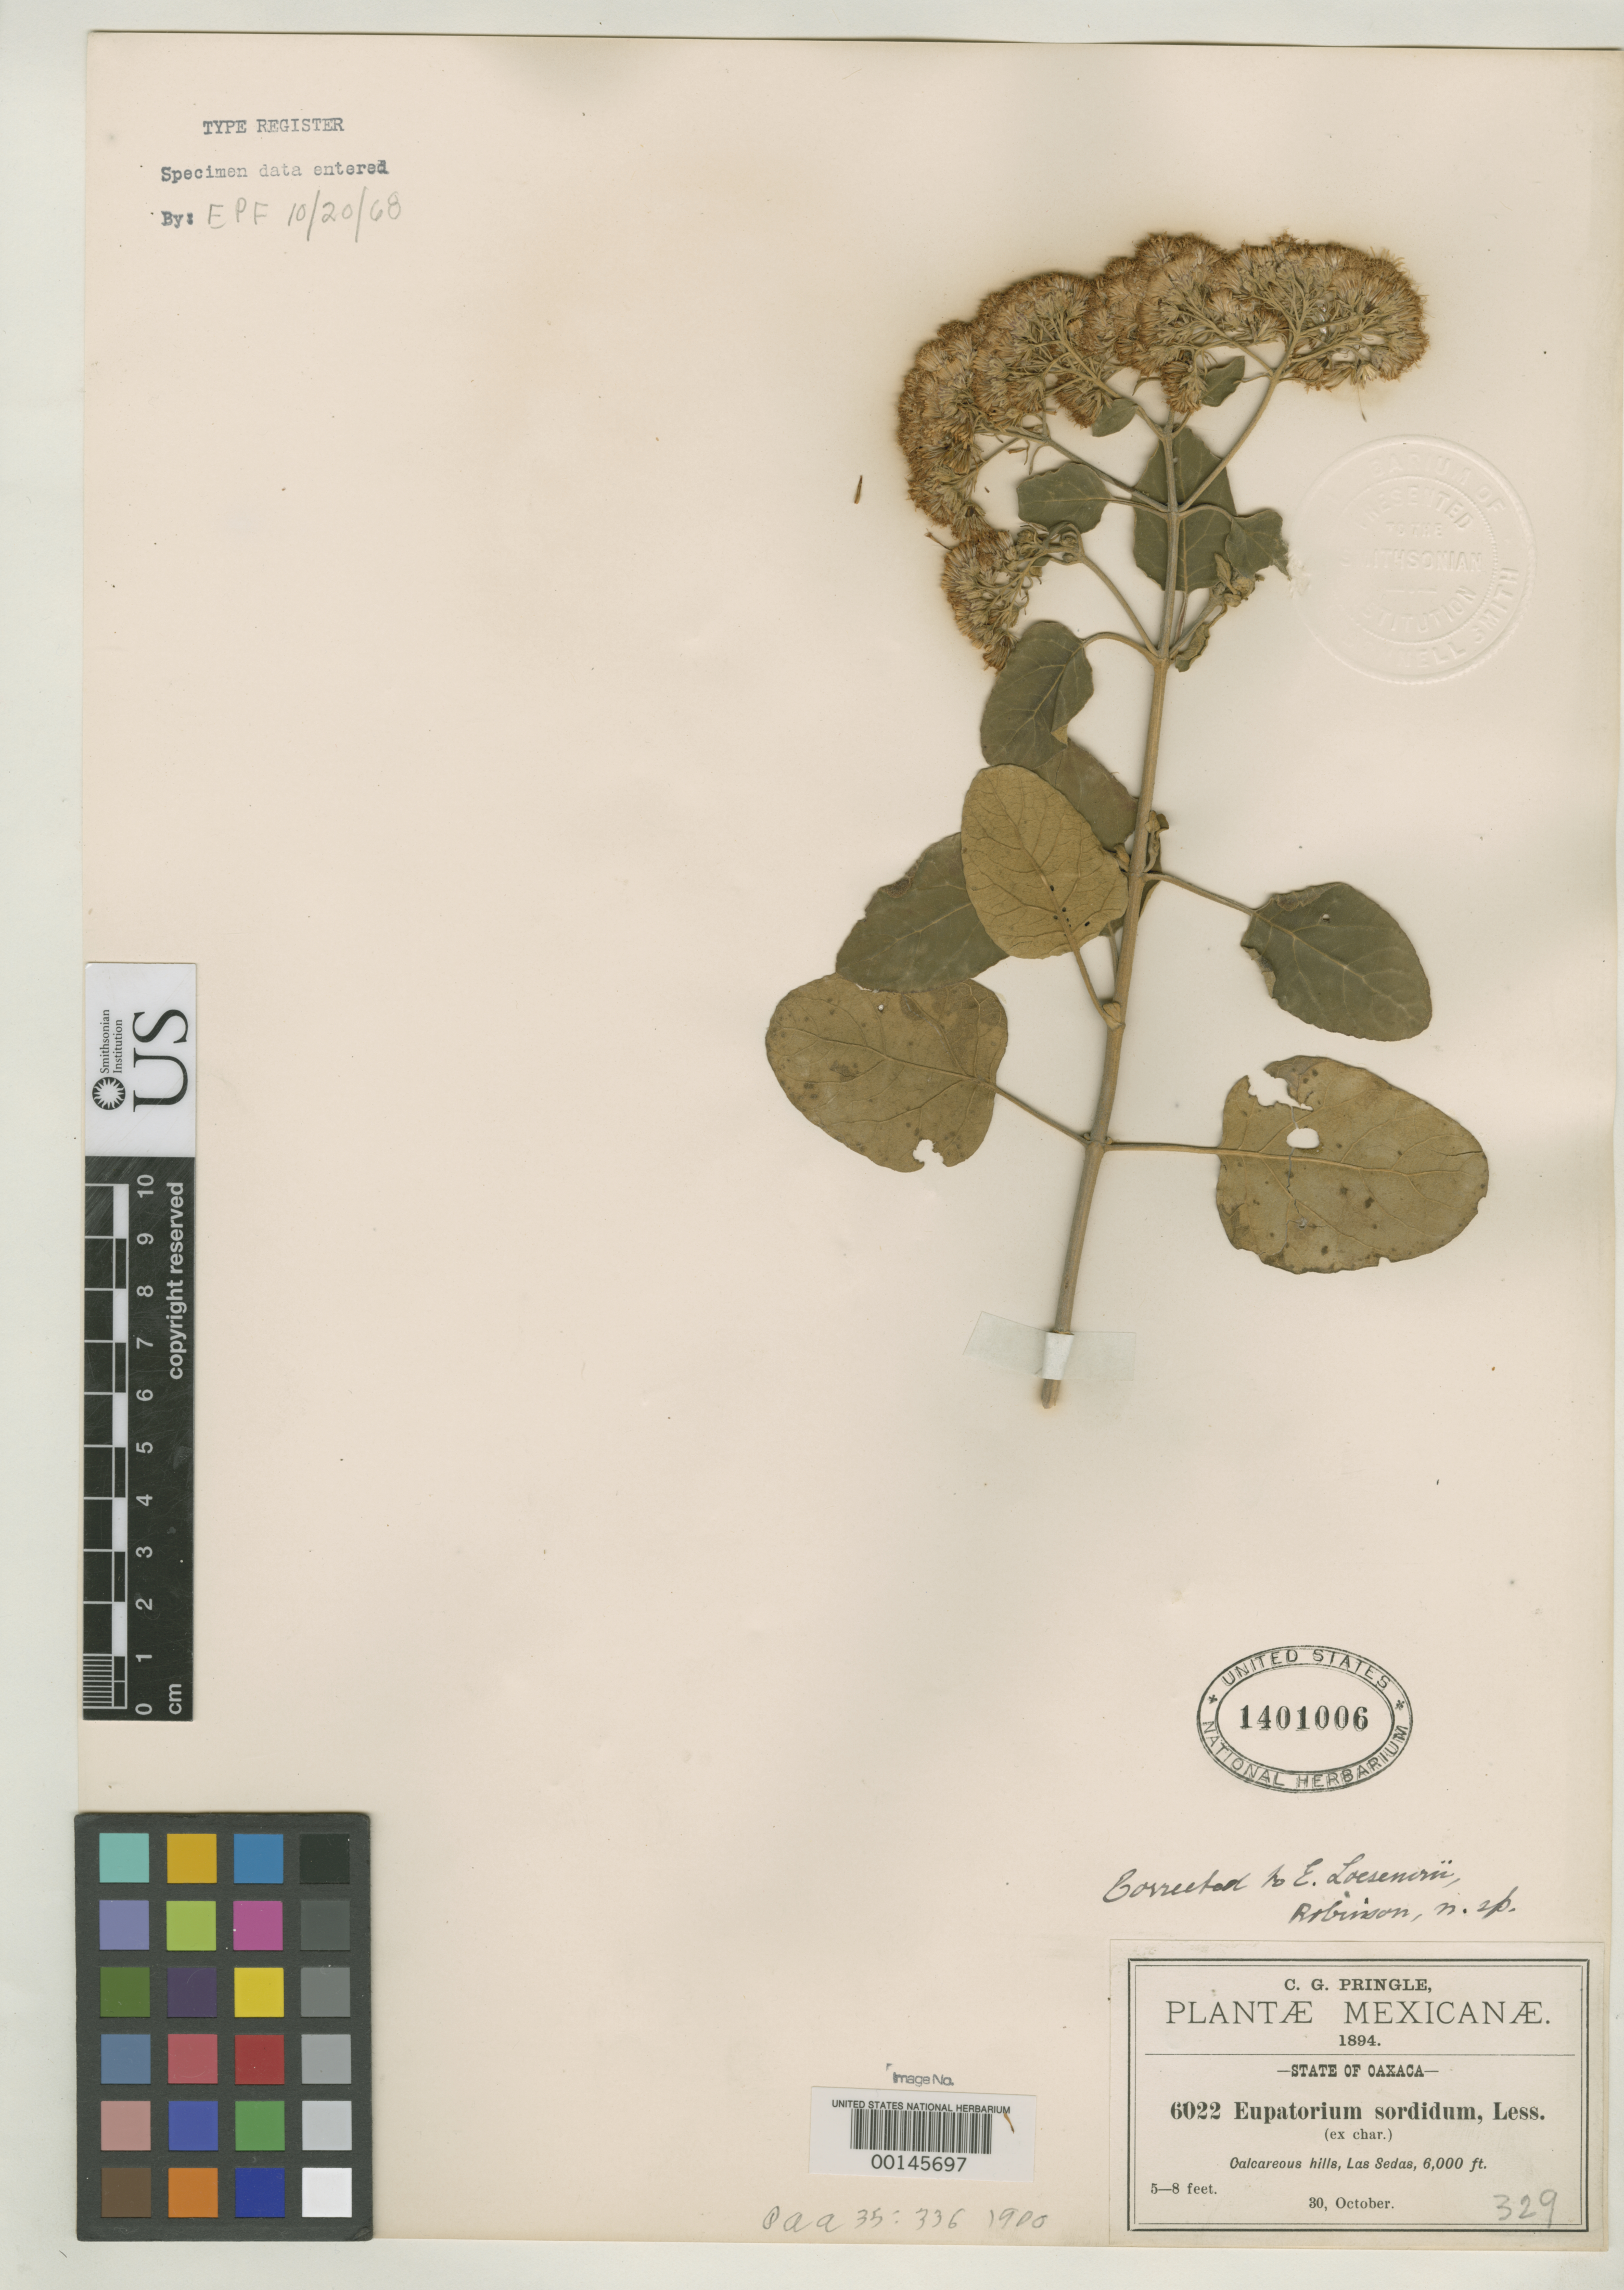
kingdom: Plantae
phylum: Tracheophyta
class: Magnoliopsida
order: Asterales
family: Asteraceae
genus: Eupatorium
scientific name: Eupatorium loeseneri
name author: B.L. Rob.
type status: Isotype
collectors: C. G. Pringle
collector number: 6022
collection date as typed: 30 Oct 1894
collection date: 1894-10-30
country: Mexico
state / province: Oaxaca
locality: Calcareous hills, Las Sedas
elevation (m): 1829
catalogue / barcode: US 1401006